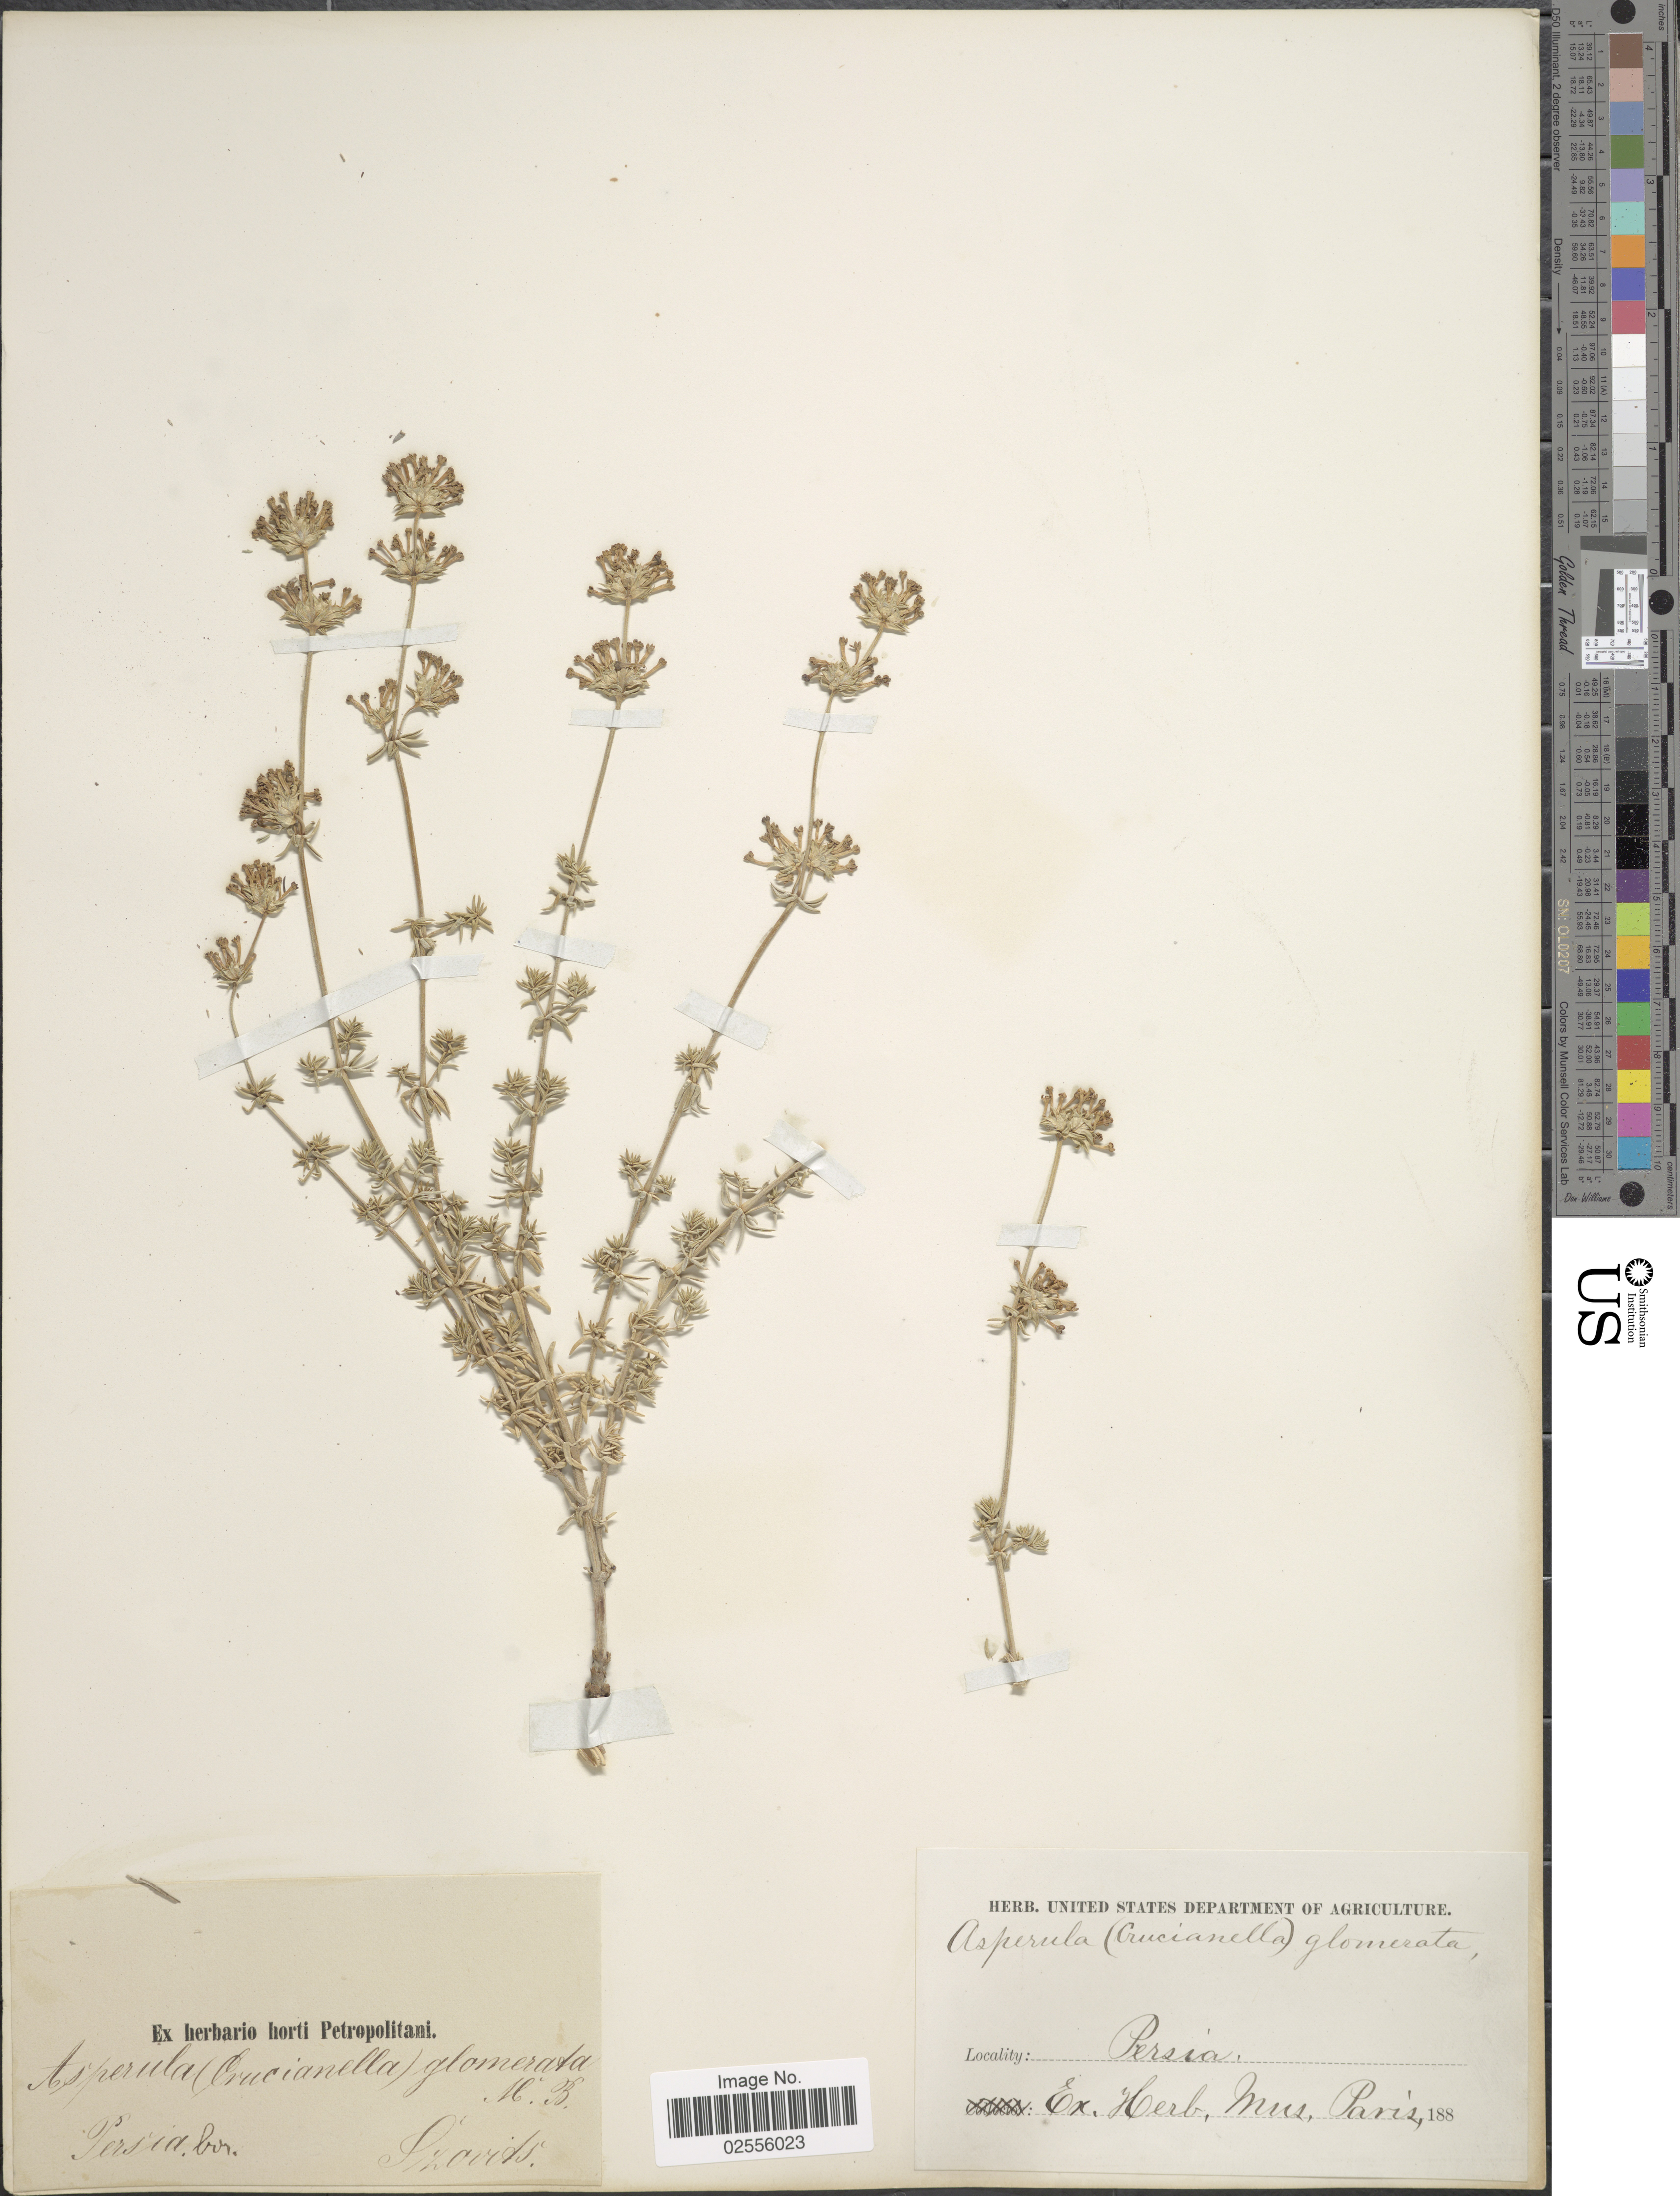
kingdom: Plantae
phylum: Tracheophyta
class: Magnoliopsida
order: Gentianales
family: Rubiaceae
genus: Asperula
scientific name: Asperula glomerata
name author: (M. Bieb.) Griseb.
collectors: Szovits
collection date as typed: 188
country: Iran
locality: Persia, Persia bor.